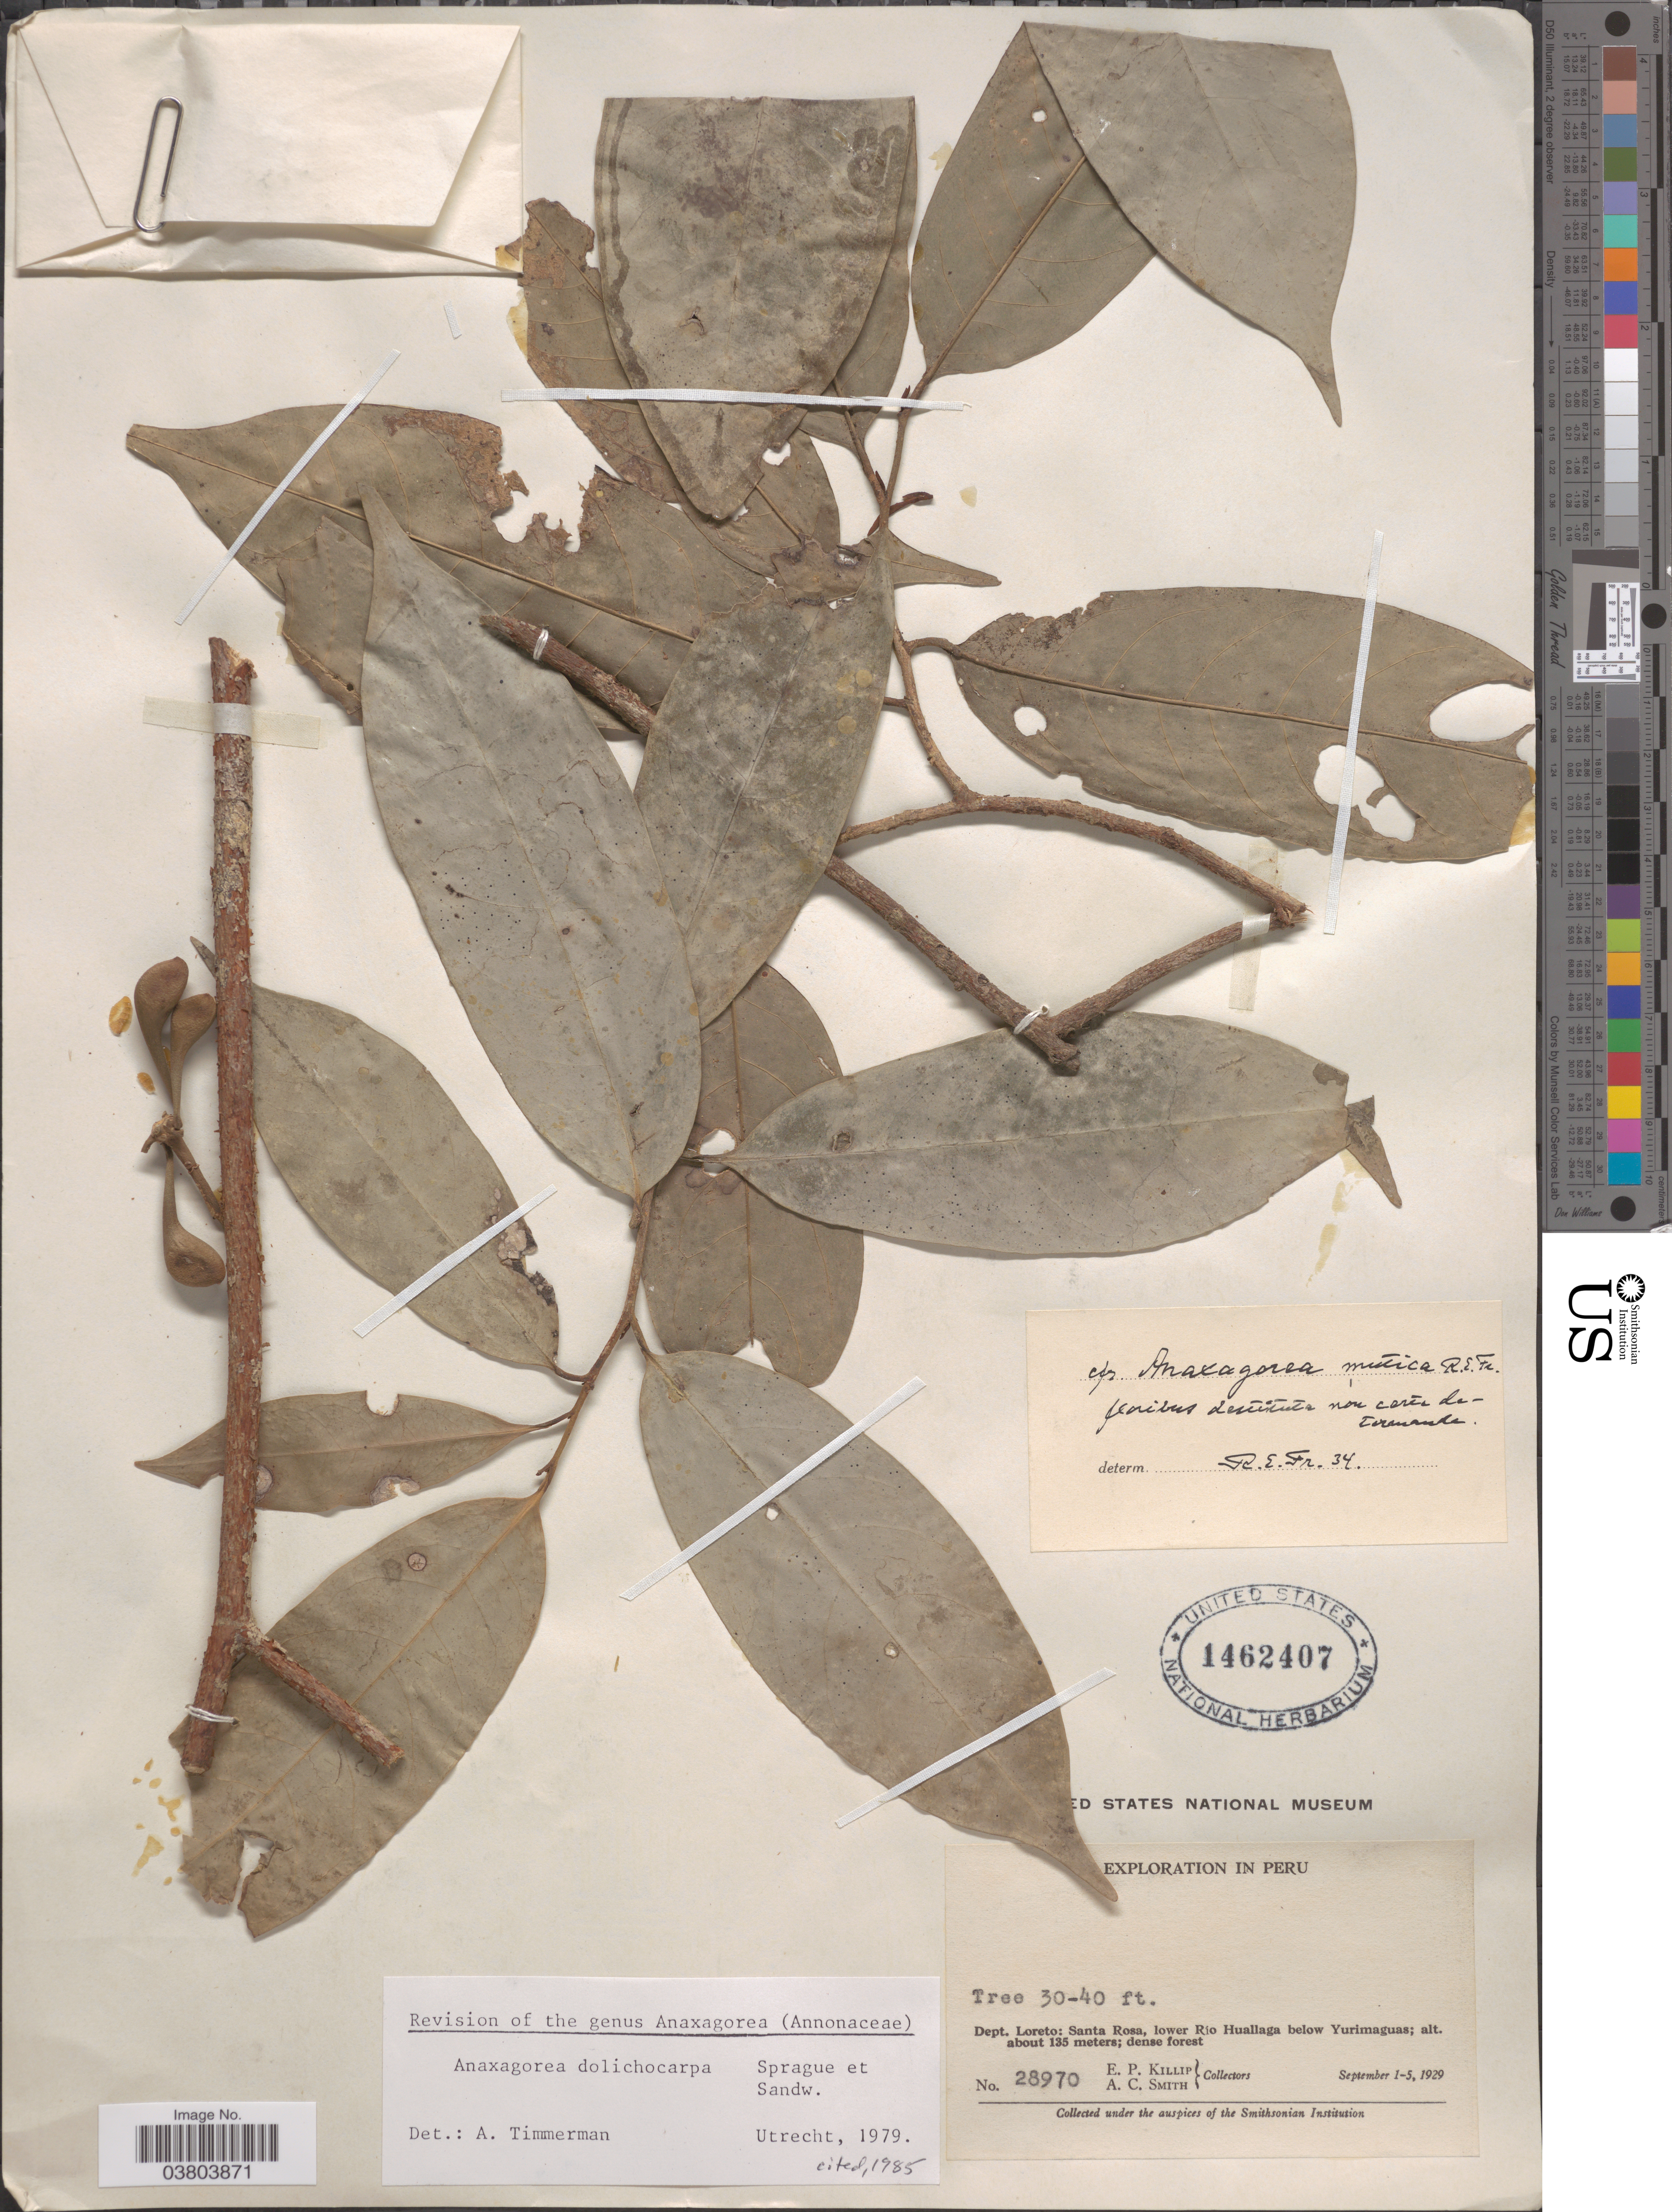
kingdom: Plantae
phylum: Tracheophyta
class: Magnoliopsida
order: Magnoliales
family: Annonaceae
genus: Anaxagorea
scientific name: Anaxagorea dolichocarpa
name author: Sprague & Sandwith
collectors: E. P. Killip & A. C. Smith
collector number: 28970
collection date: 1929-09-01/1929-09-05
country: Peru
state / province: Loreto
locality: Dept. Loreto: Santa Rosa, lower Río Huallaga below Yurimaguas.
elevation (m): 135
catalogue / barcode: US 1462407